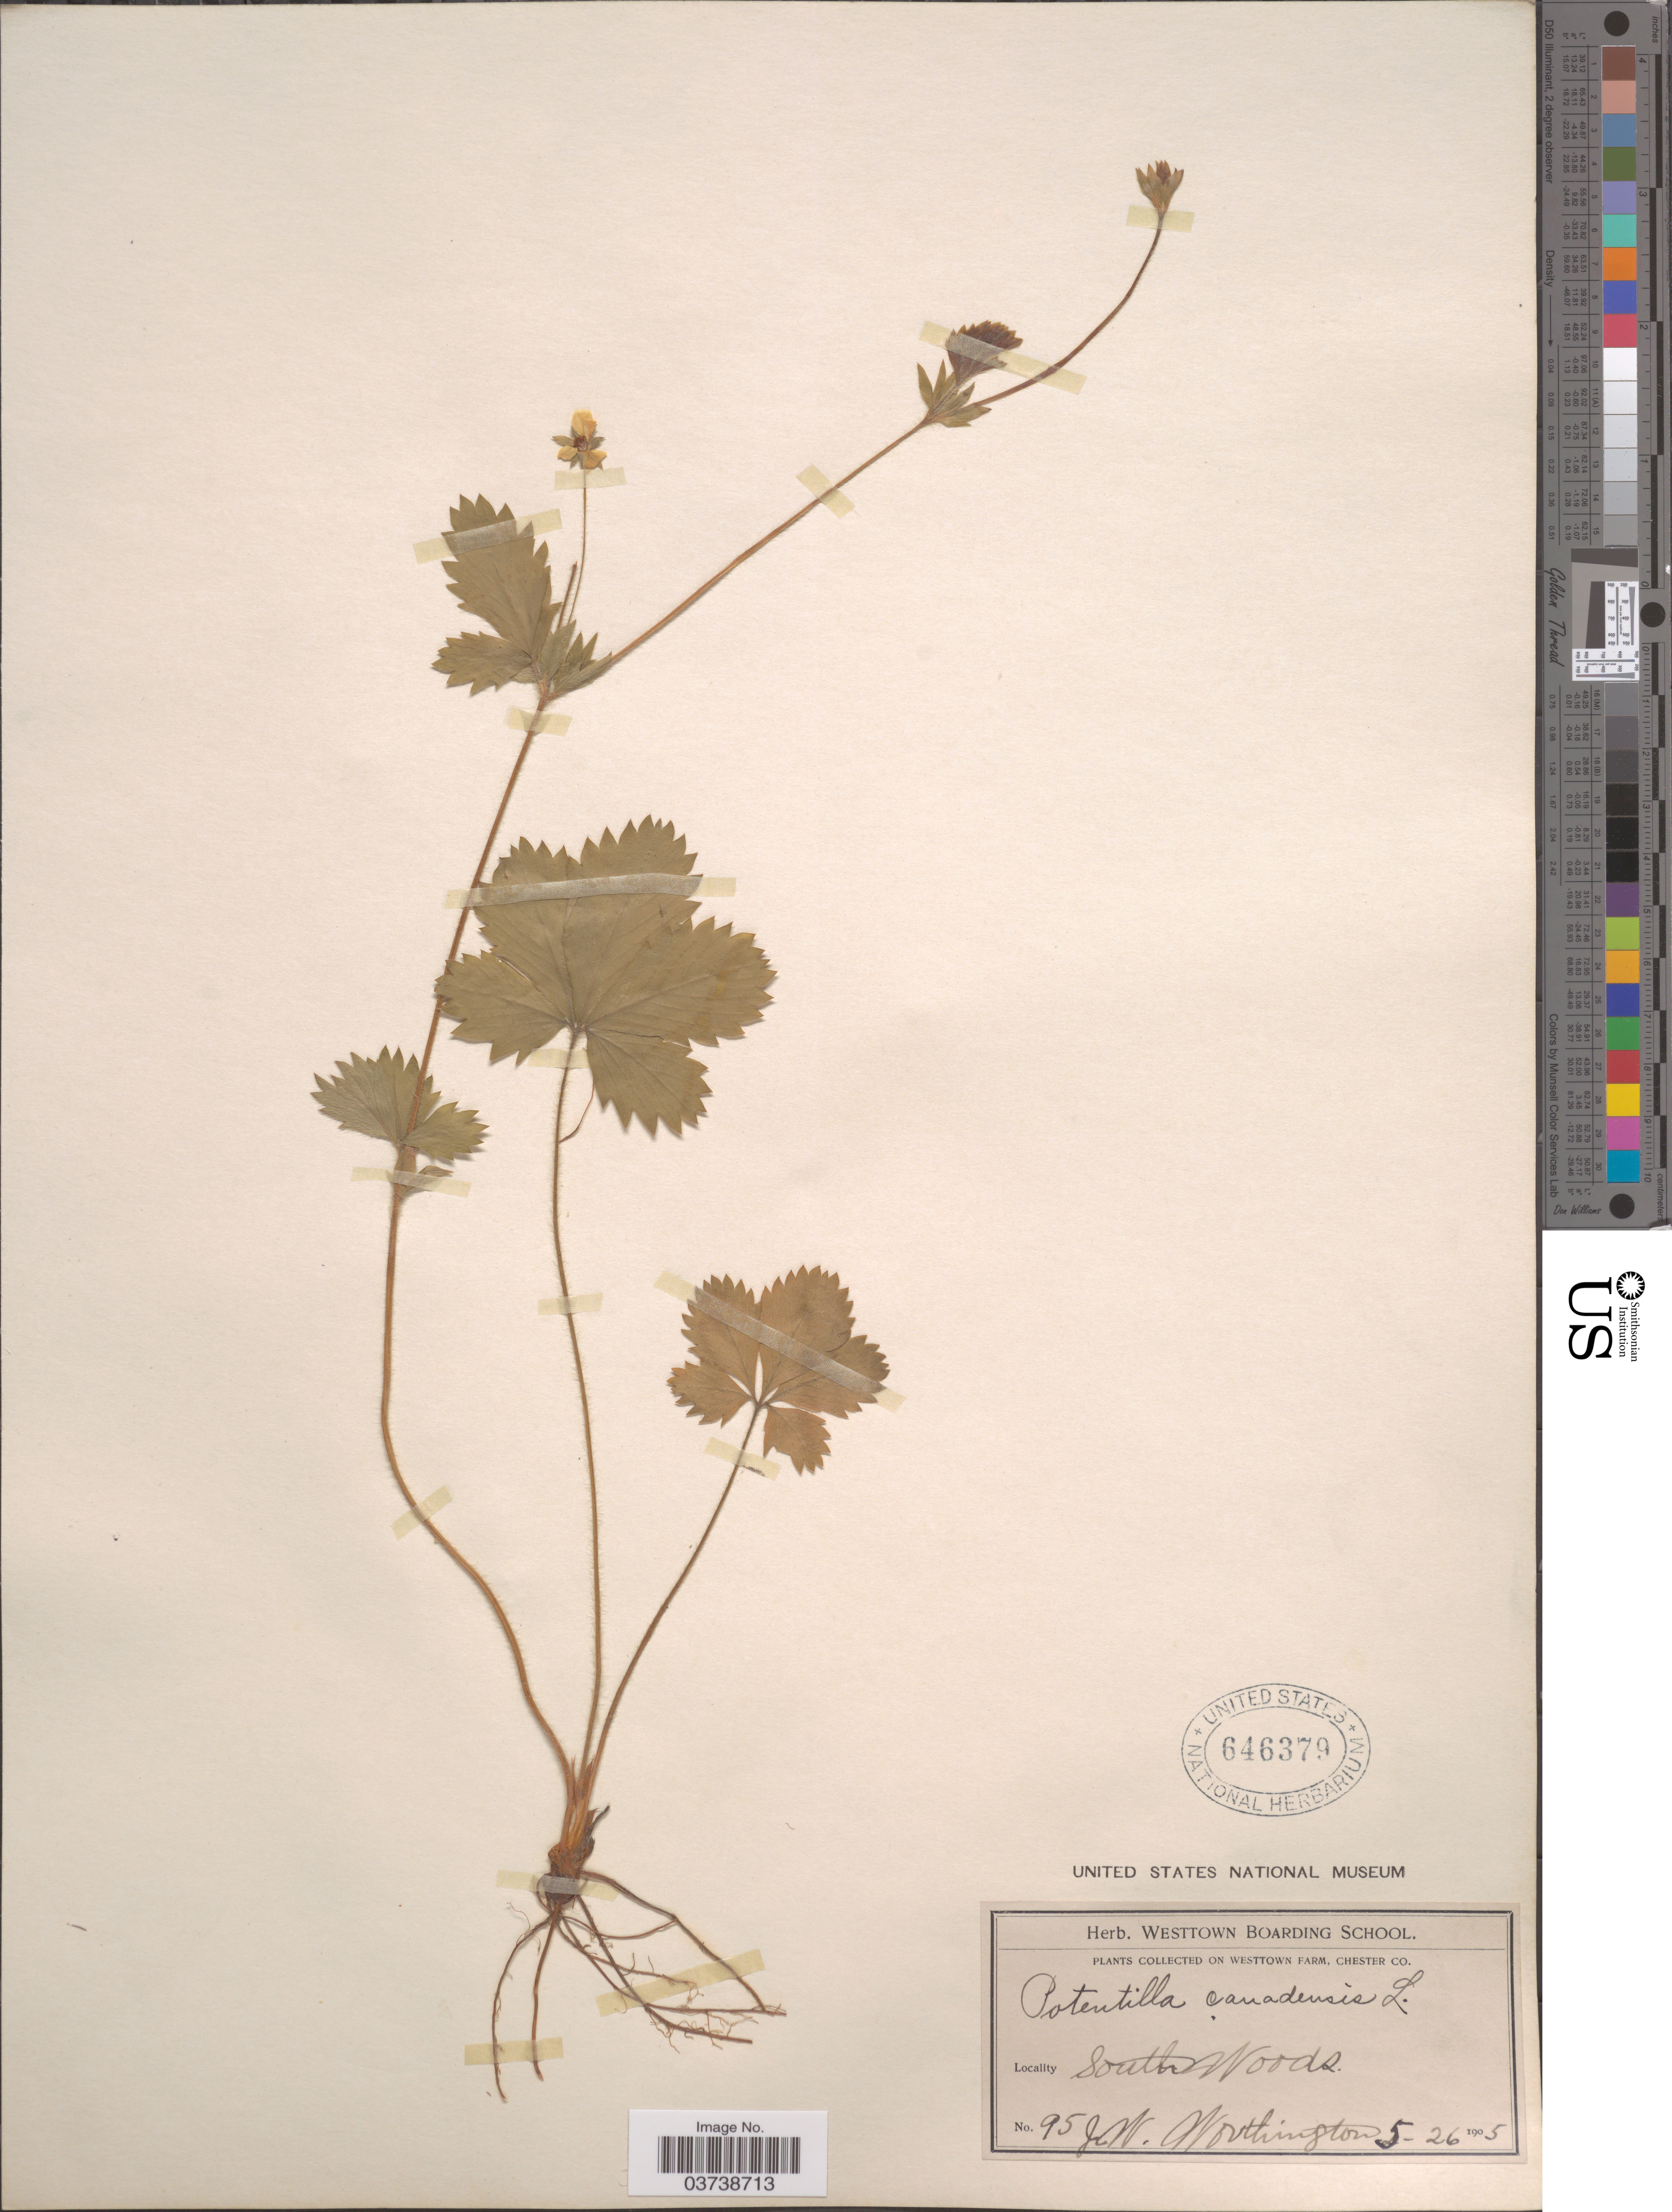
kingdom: Plantae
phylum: Tracheophyta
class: Magnoliopsida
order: Rosales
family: Rosaceae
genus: Potentilla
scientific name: Potentilla canadensis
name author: L.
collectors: J. Worthington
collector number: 95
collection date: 1905-05-26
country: United States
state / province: Pennsylvania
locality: On Westtown Farm, Chester Co. South Woods.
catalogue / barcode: US 646379